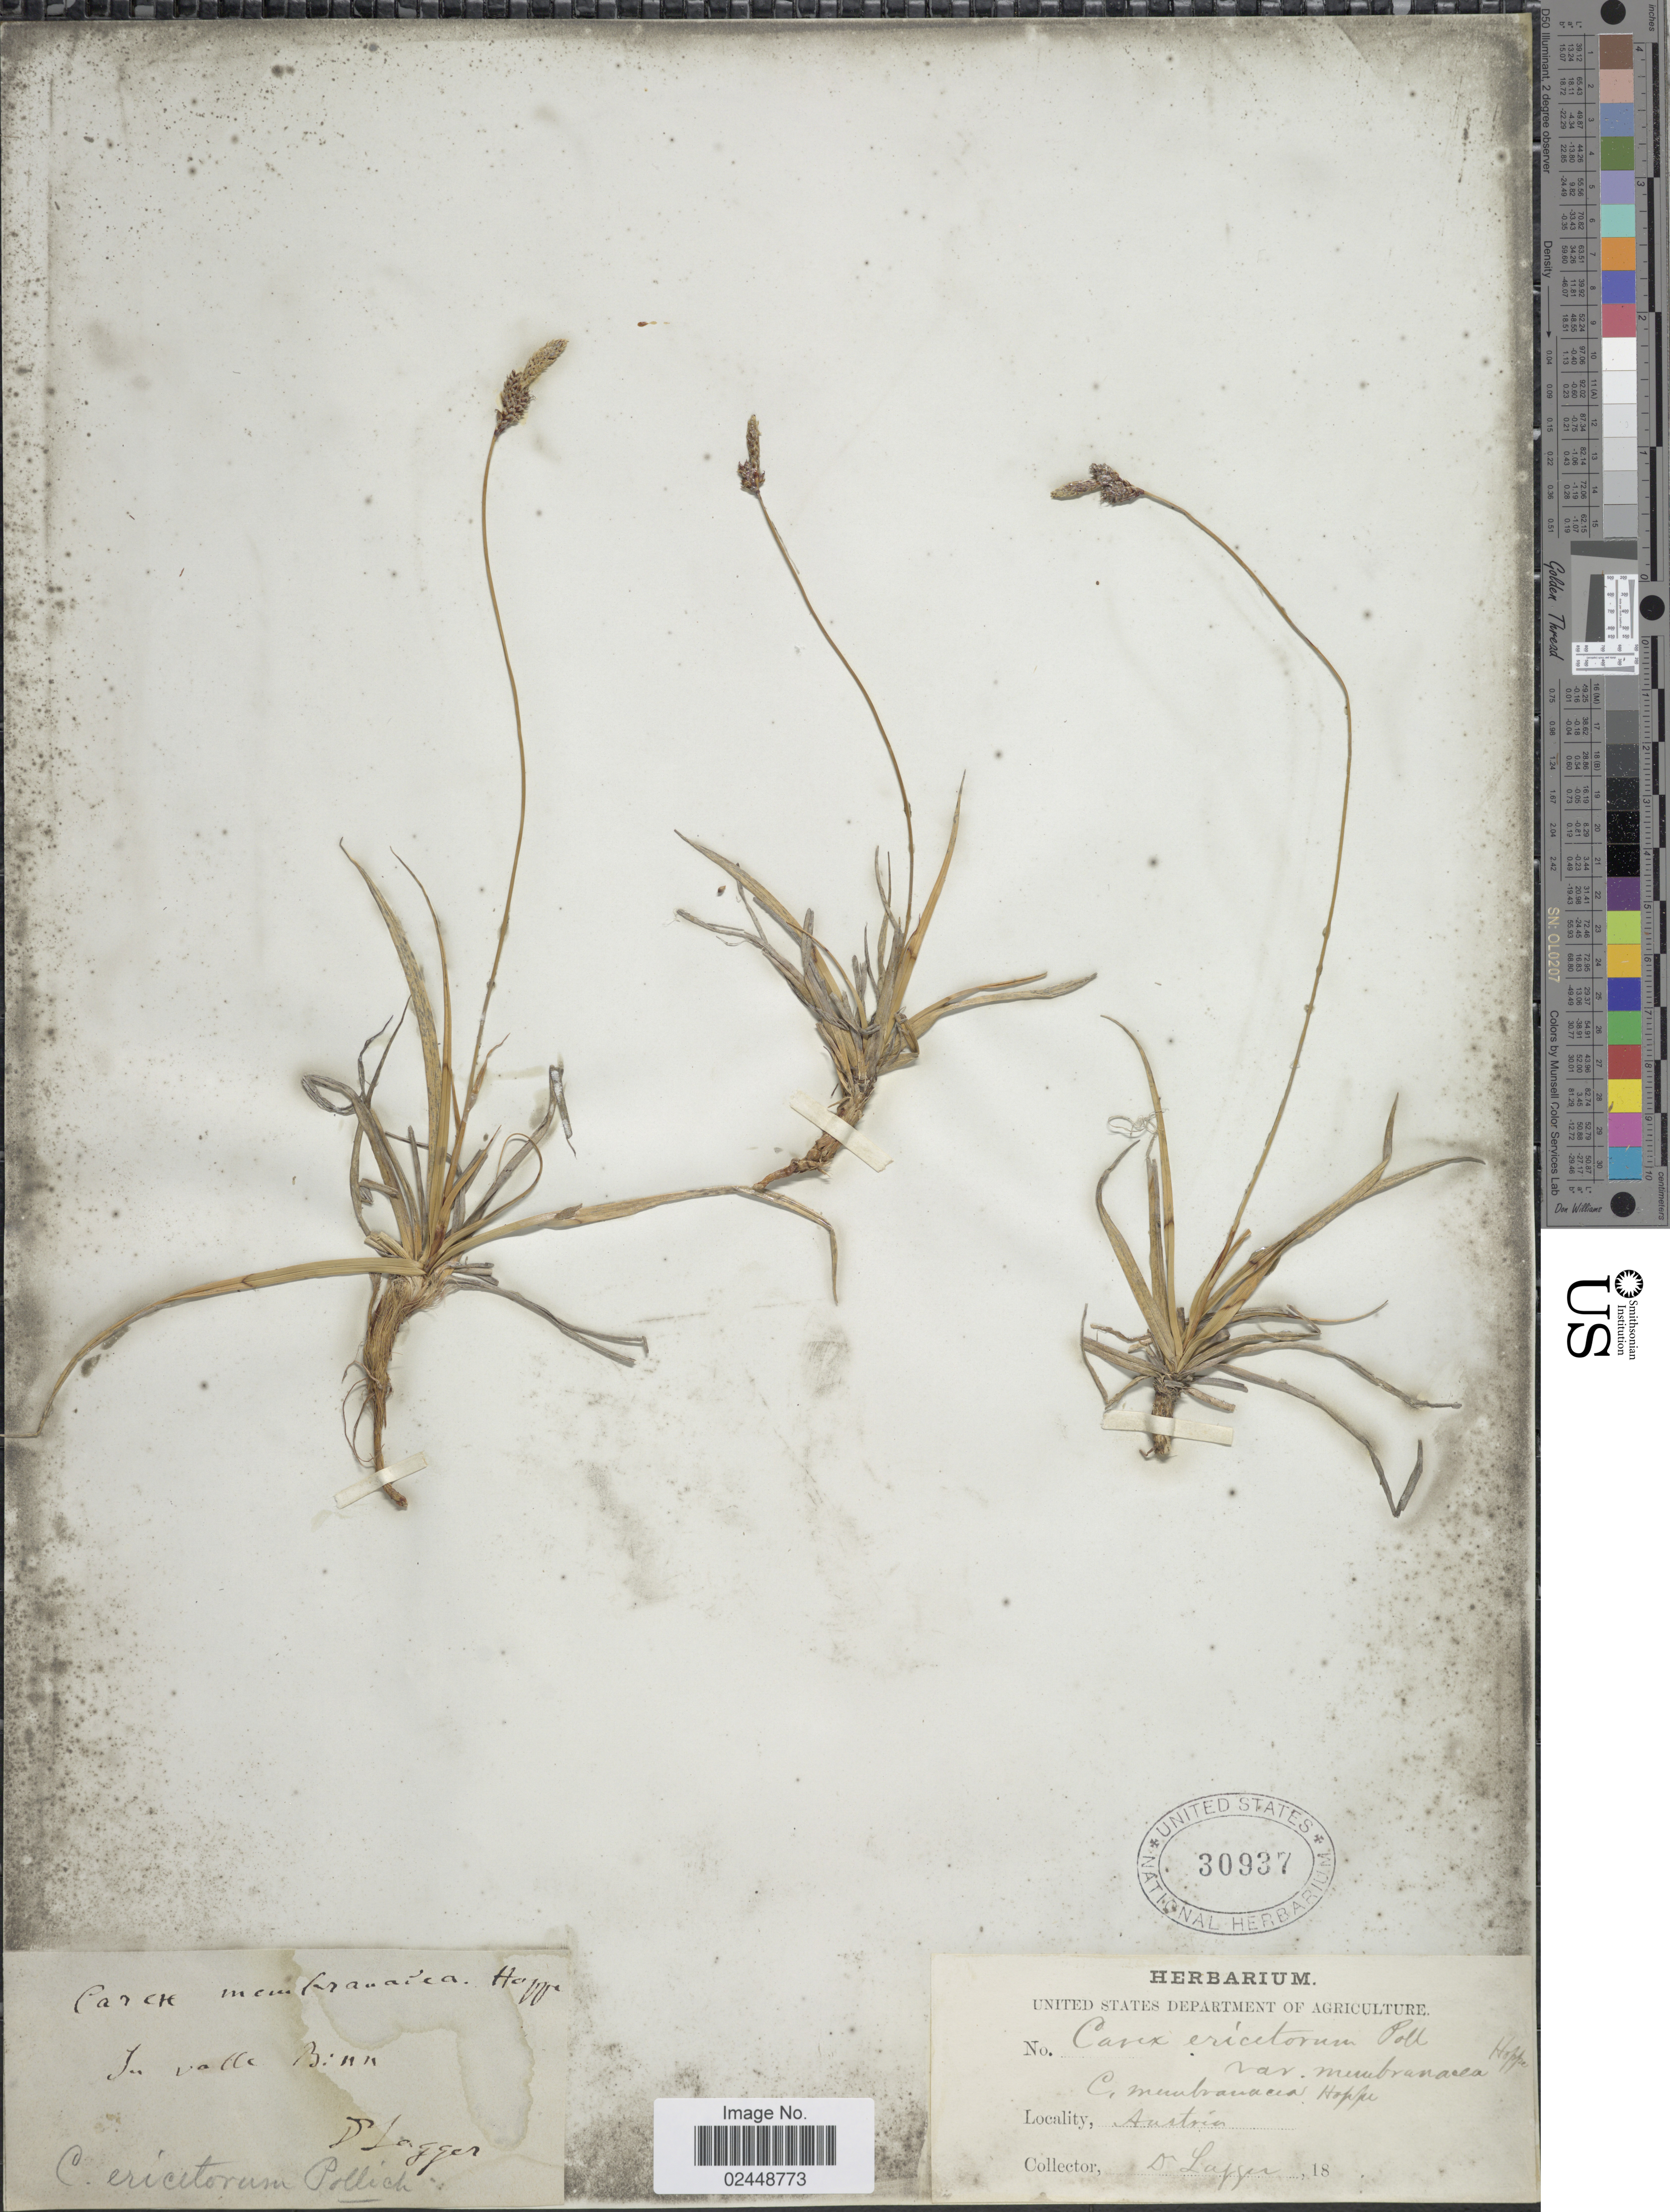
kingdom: Plantae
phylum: Tracheophyta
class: Liliopsida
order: Poales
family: Cyperaceae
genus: Carex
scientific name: Carex ericetorum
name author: Pollich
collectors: F. J. Lagger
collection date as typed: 18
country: Austria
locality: In valle Binn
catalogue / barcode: US 30937